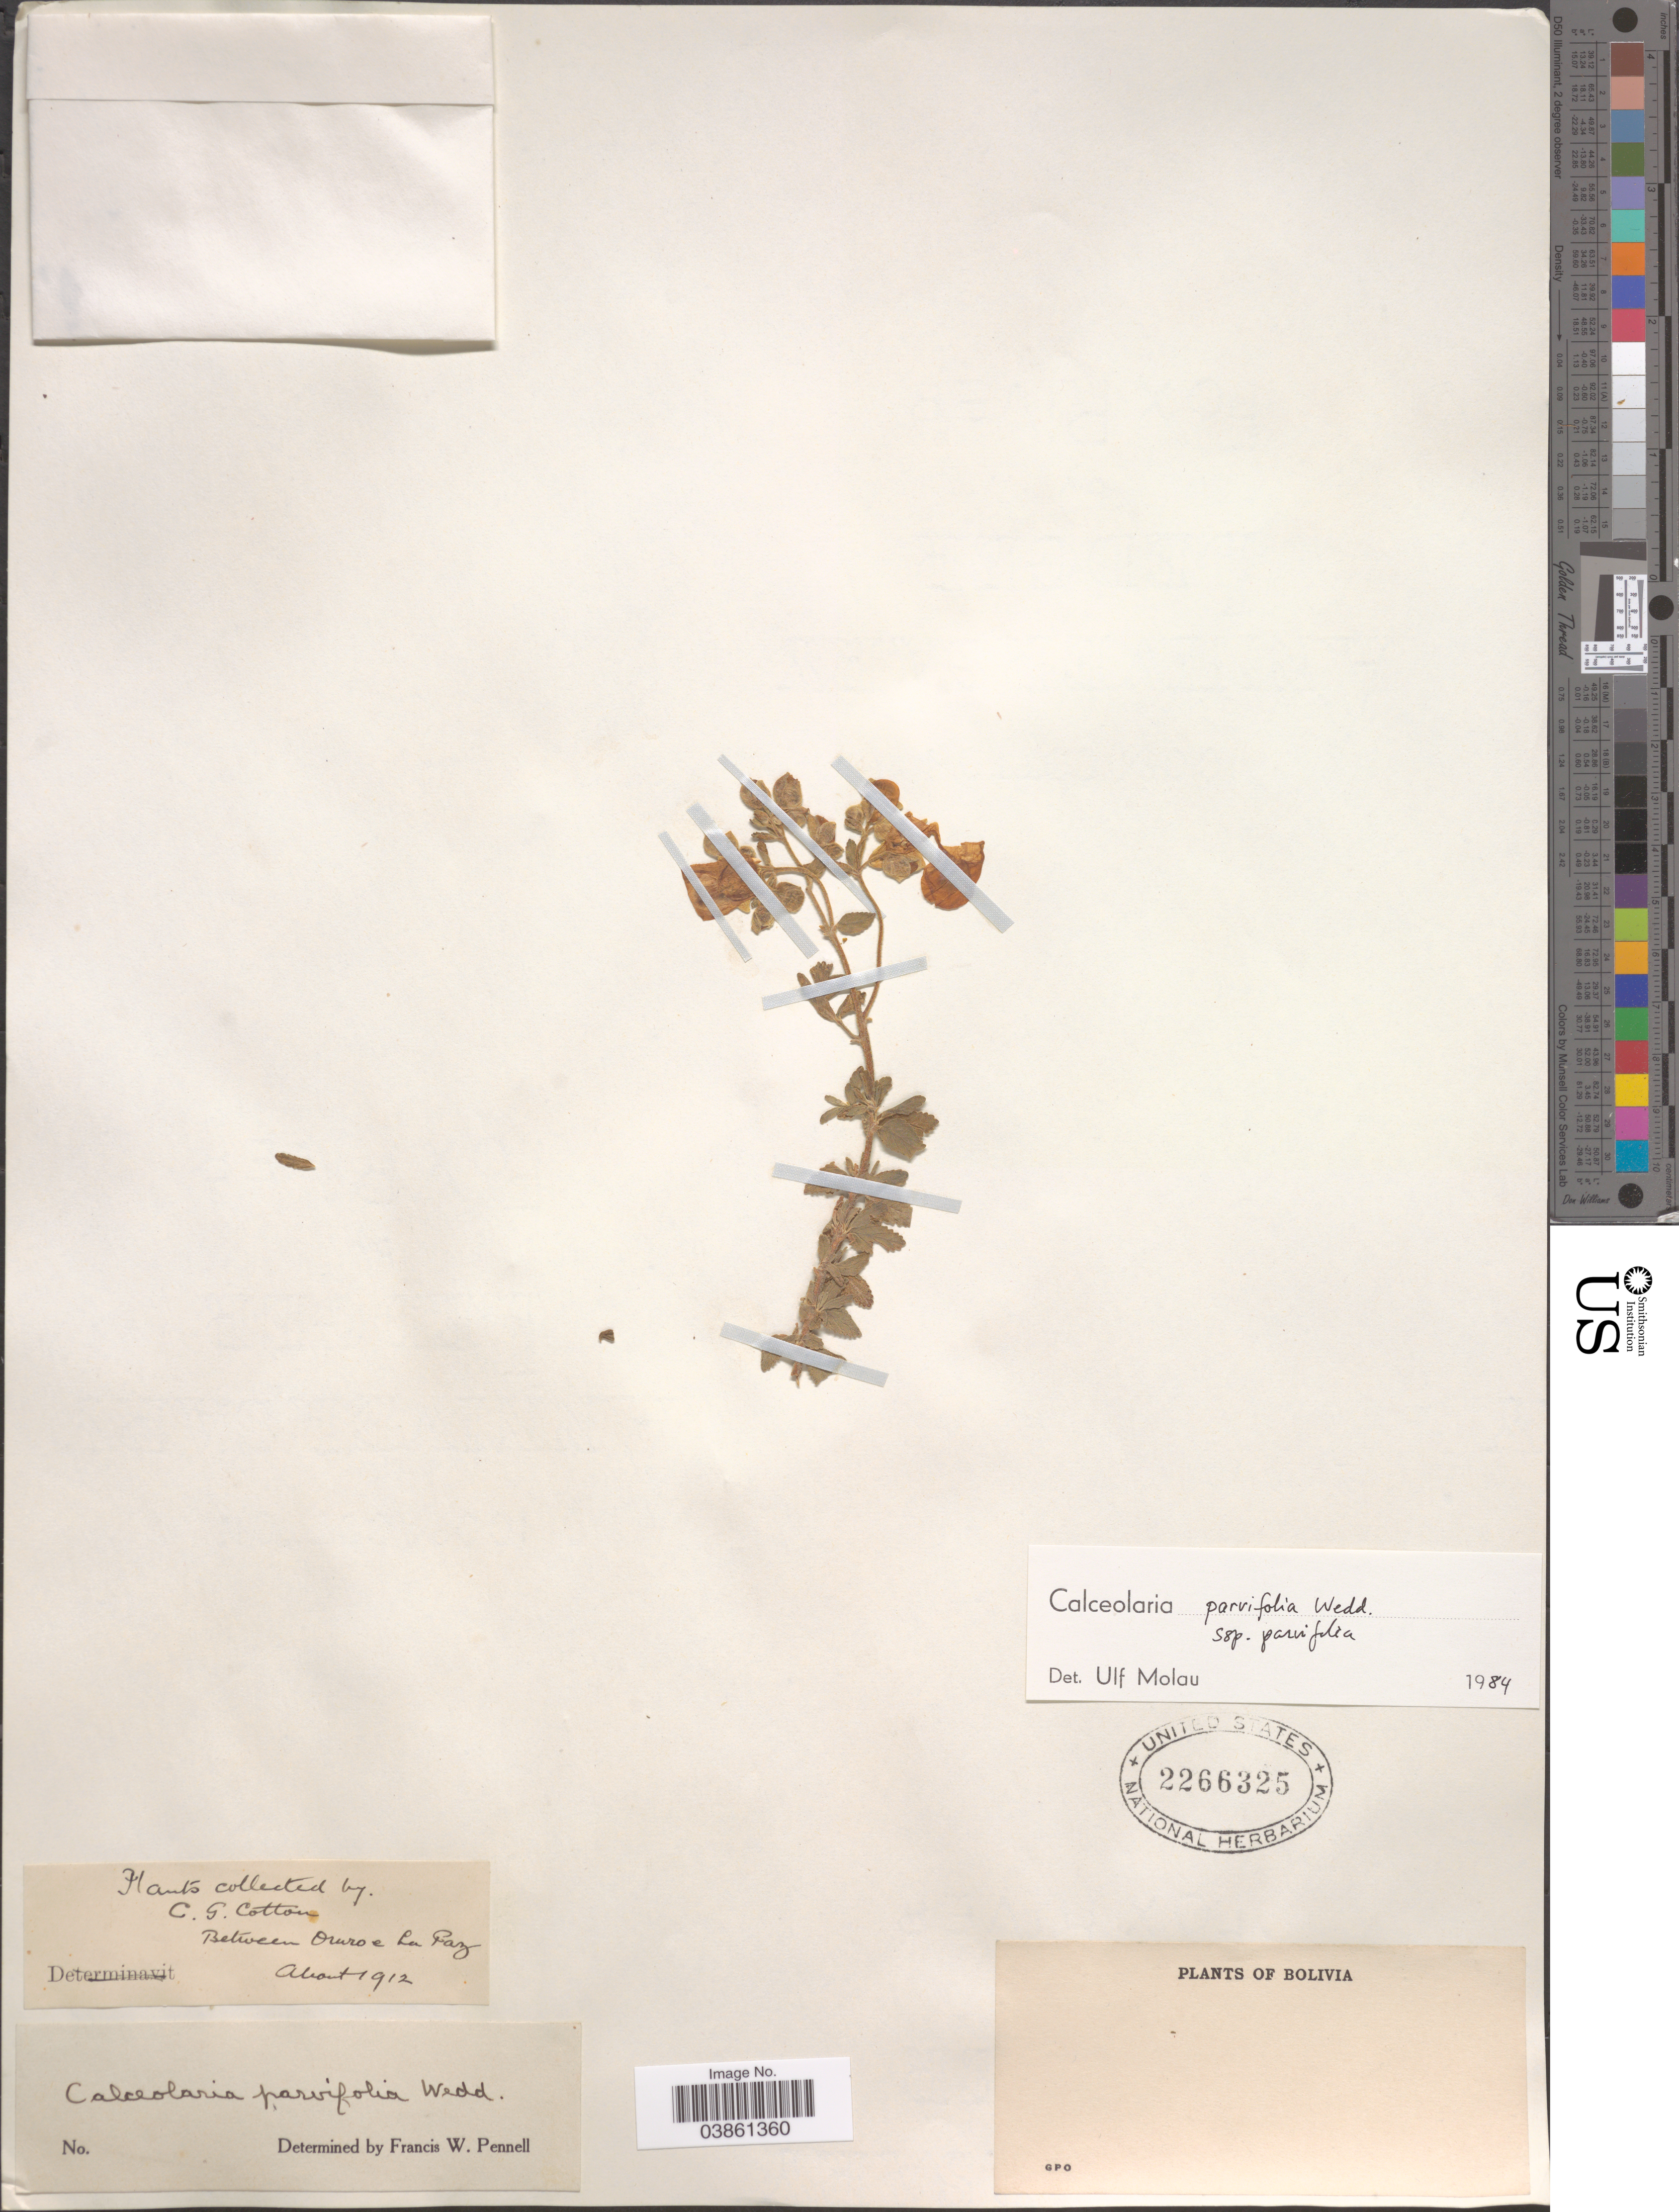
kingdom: Plantae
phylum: Tracheophyta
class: Magnoliopsida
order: Lamiales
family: Calceolariaceae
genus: Calceolaria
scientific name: Calceolaria parvifolia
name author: Wedd.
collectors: C. Cotton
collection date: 1912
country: Bolivia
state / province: La Paz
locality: Between Oruro e La Paz.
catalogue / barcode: US 2266325